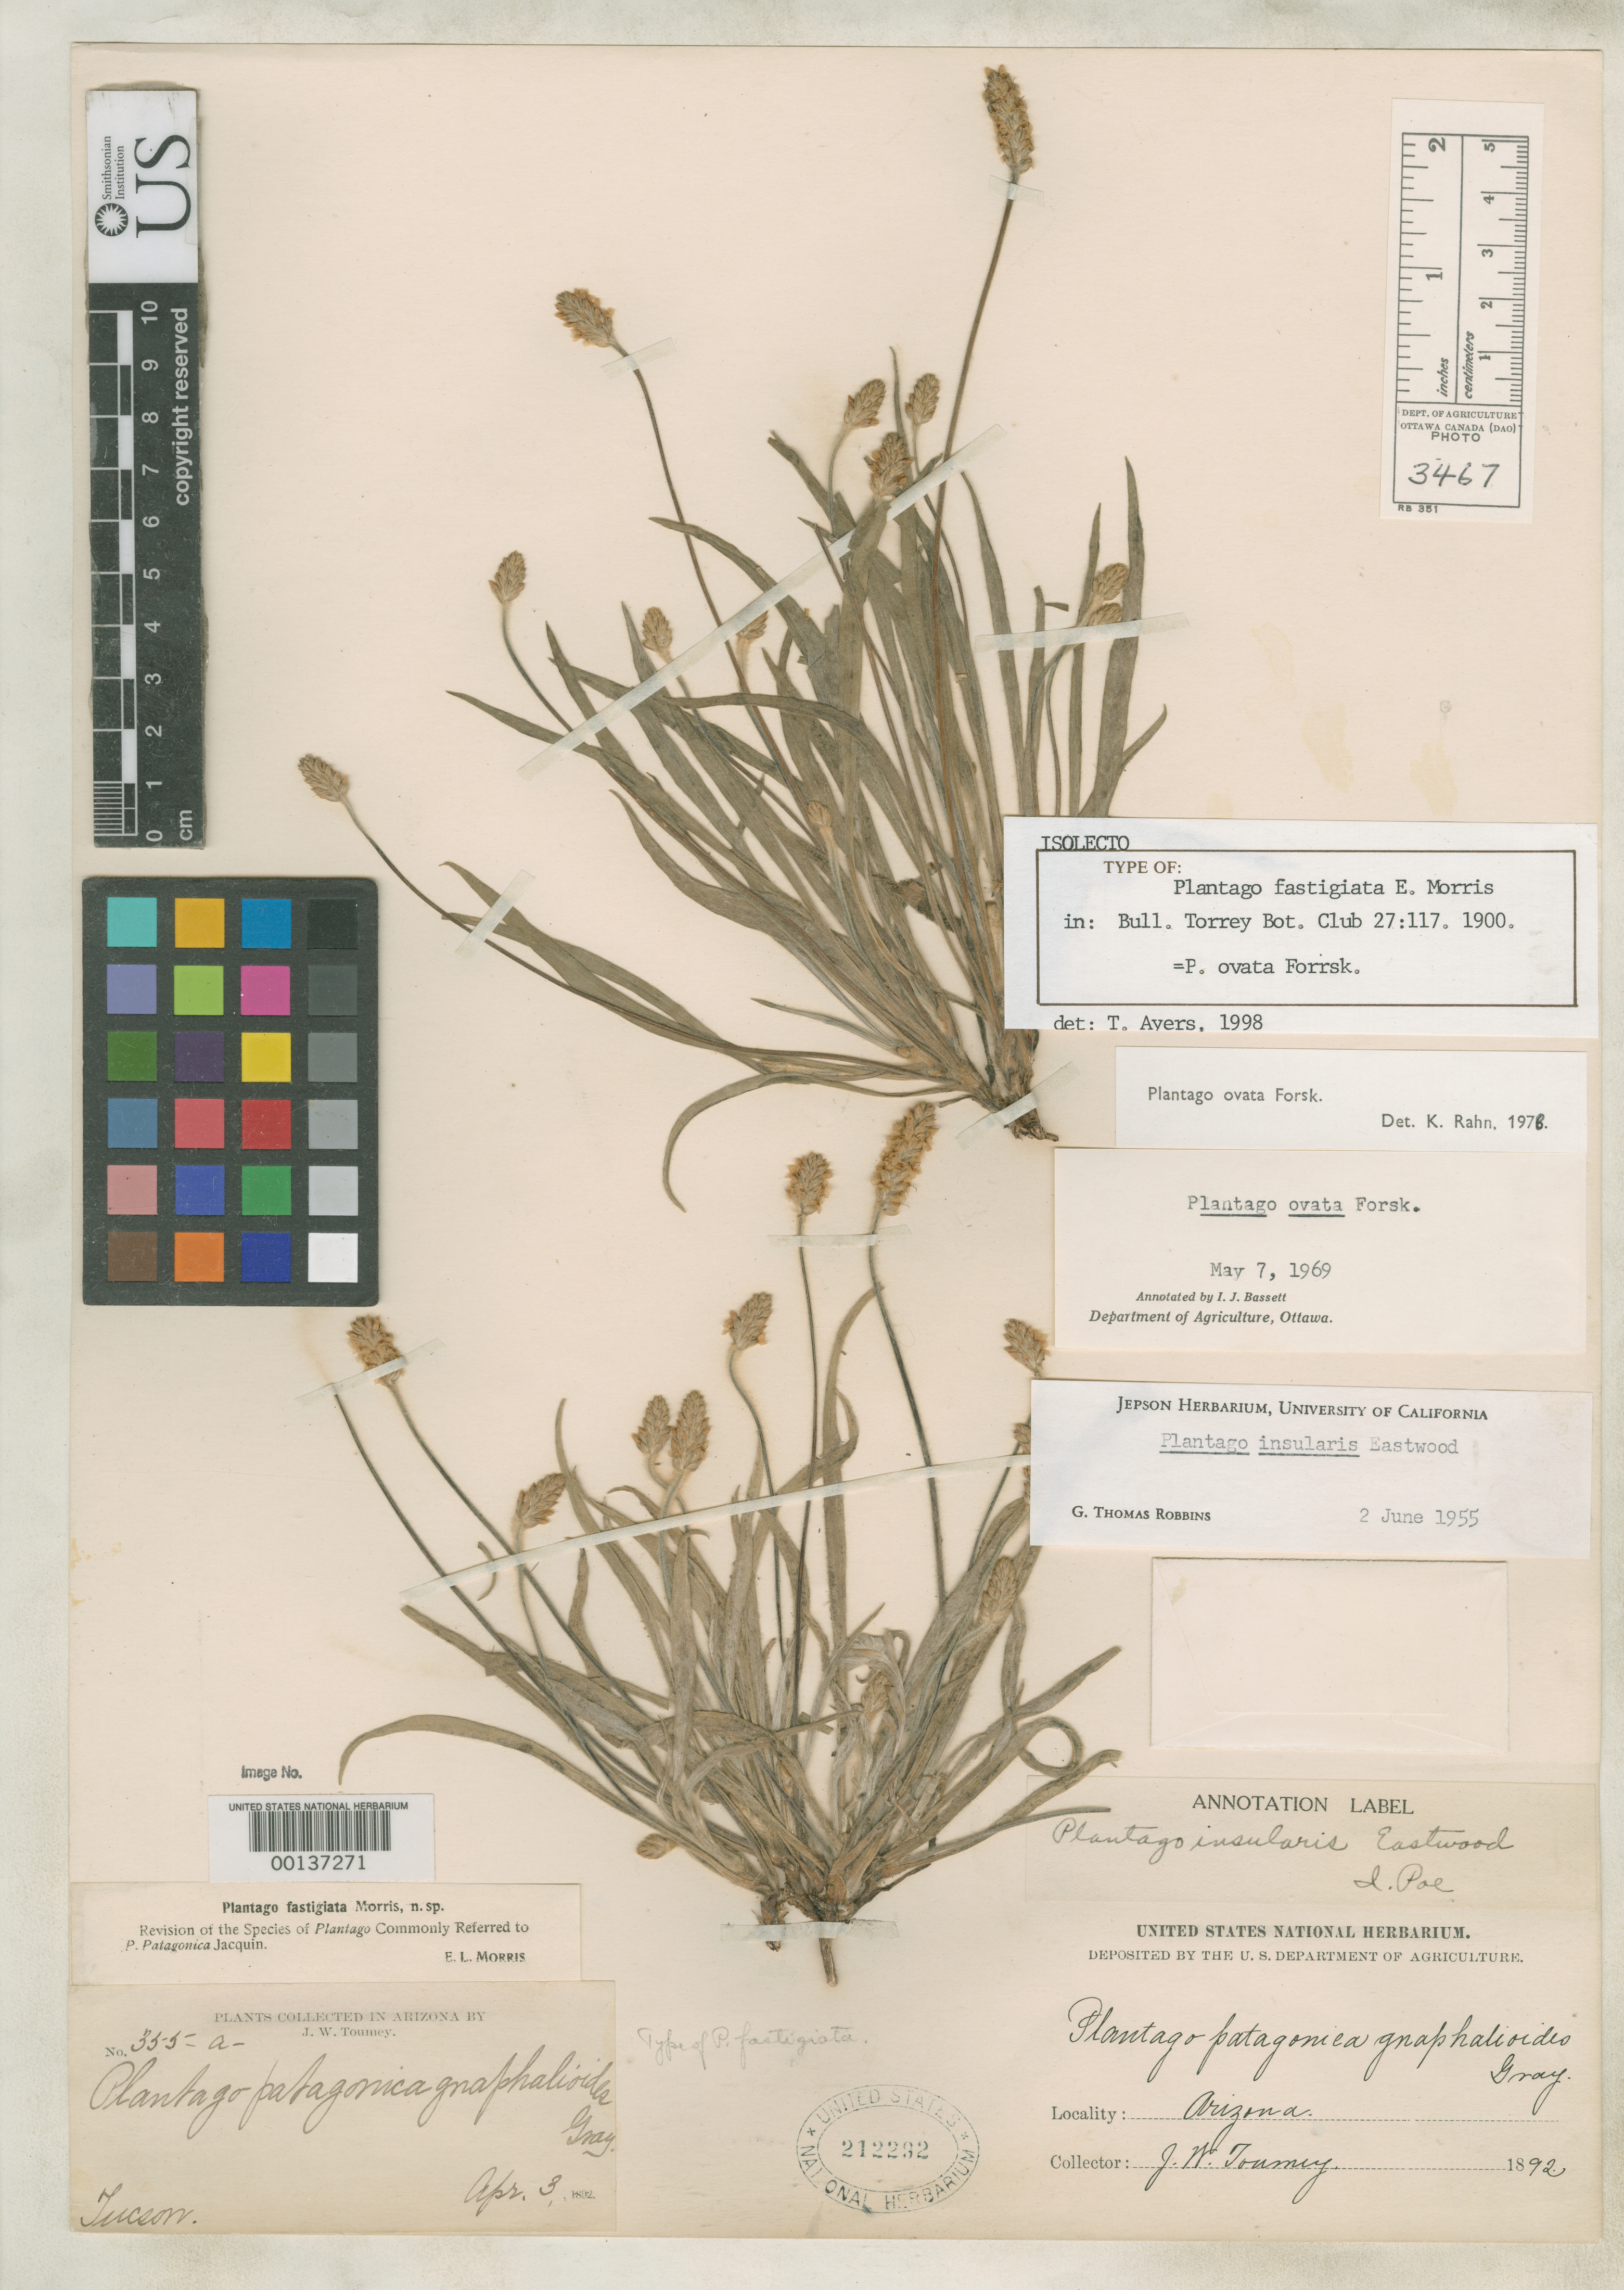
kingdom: Plantae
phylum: Tracheophyta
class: Magnoliopsida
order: Lamiales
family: Plantaginaceae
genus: Plantago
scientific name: Plantago fastigiata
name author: E. Morris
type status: Holotype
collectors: J. W. Toumey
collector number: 355a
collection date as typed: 03 Apr 1892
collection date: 1892-04-03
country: United States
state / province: Arizona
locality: Tucson.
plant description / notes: Protologue, "Type specimen is J.W. Toumey's no. 355a, from Tucson, Arizona, April, 1892, of which there are two sheets in the U.S. National Herbarium." This sheet (USNH 212292) annotated in 1998 by T. Ayers as isolectotype.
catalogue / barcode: US 212292